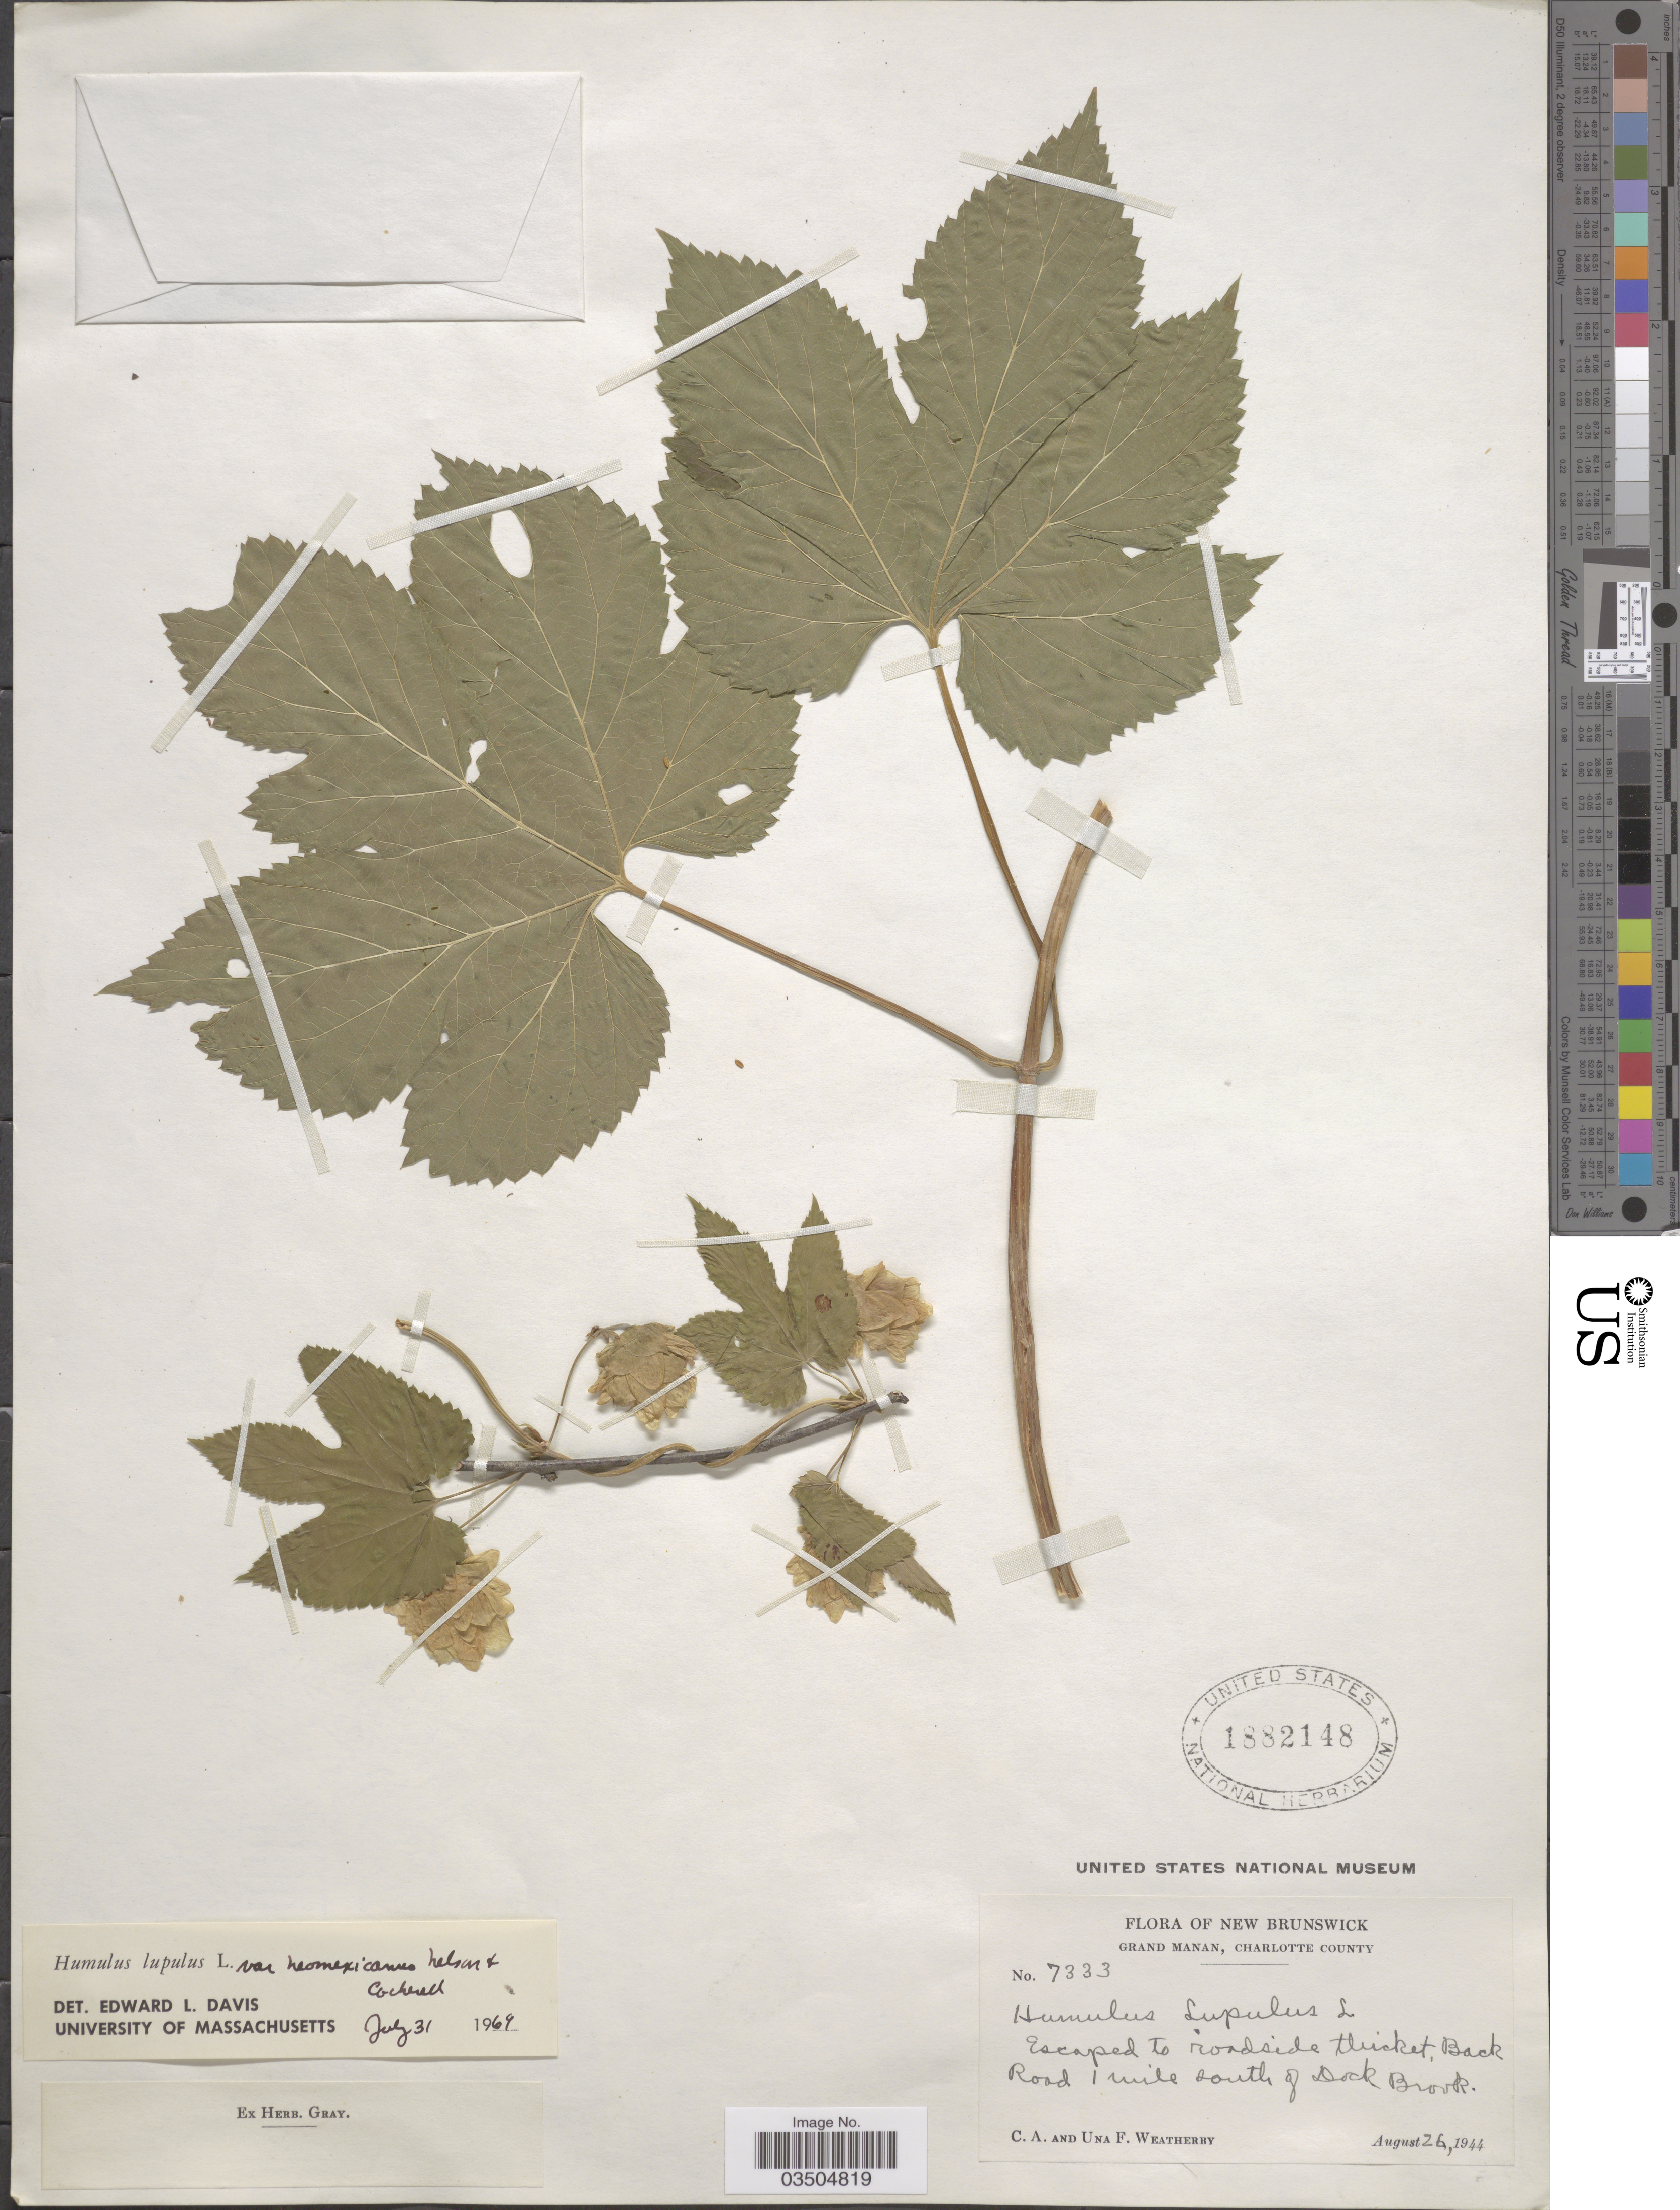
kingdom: Plantae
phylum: Tracheophyta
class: Magnoliopsida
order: Rosales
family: Cannabaceae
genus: Humulus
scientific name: Humulus neomexicanus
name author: (A. Nelson & Cockerell) Rydb.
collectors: C. A. Weatherby & U. Weatherby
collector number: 7333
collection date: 1944-08-26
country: Canada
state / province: New Brunswick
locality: Grand Manan, Charlotte County. Roadside thicket, Back Road 1 mile south of Dock Brook.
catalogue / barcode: US 1882148